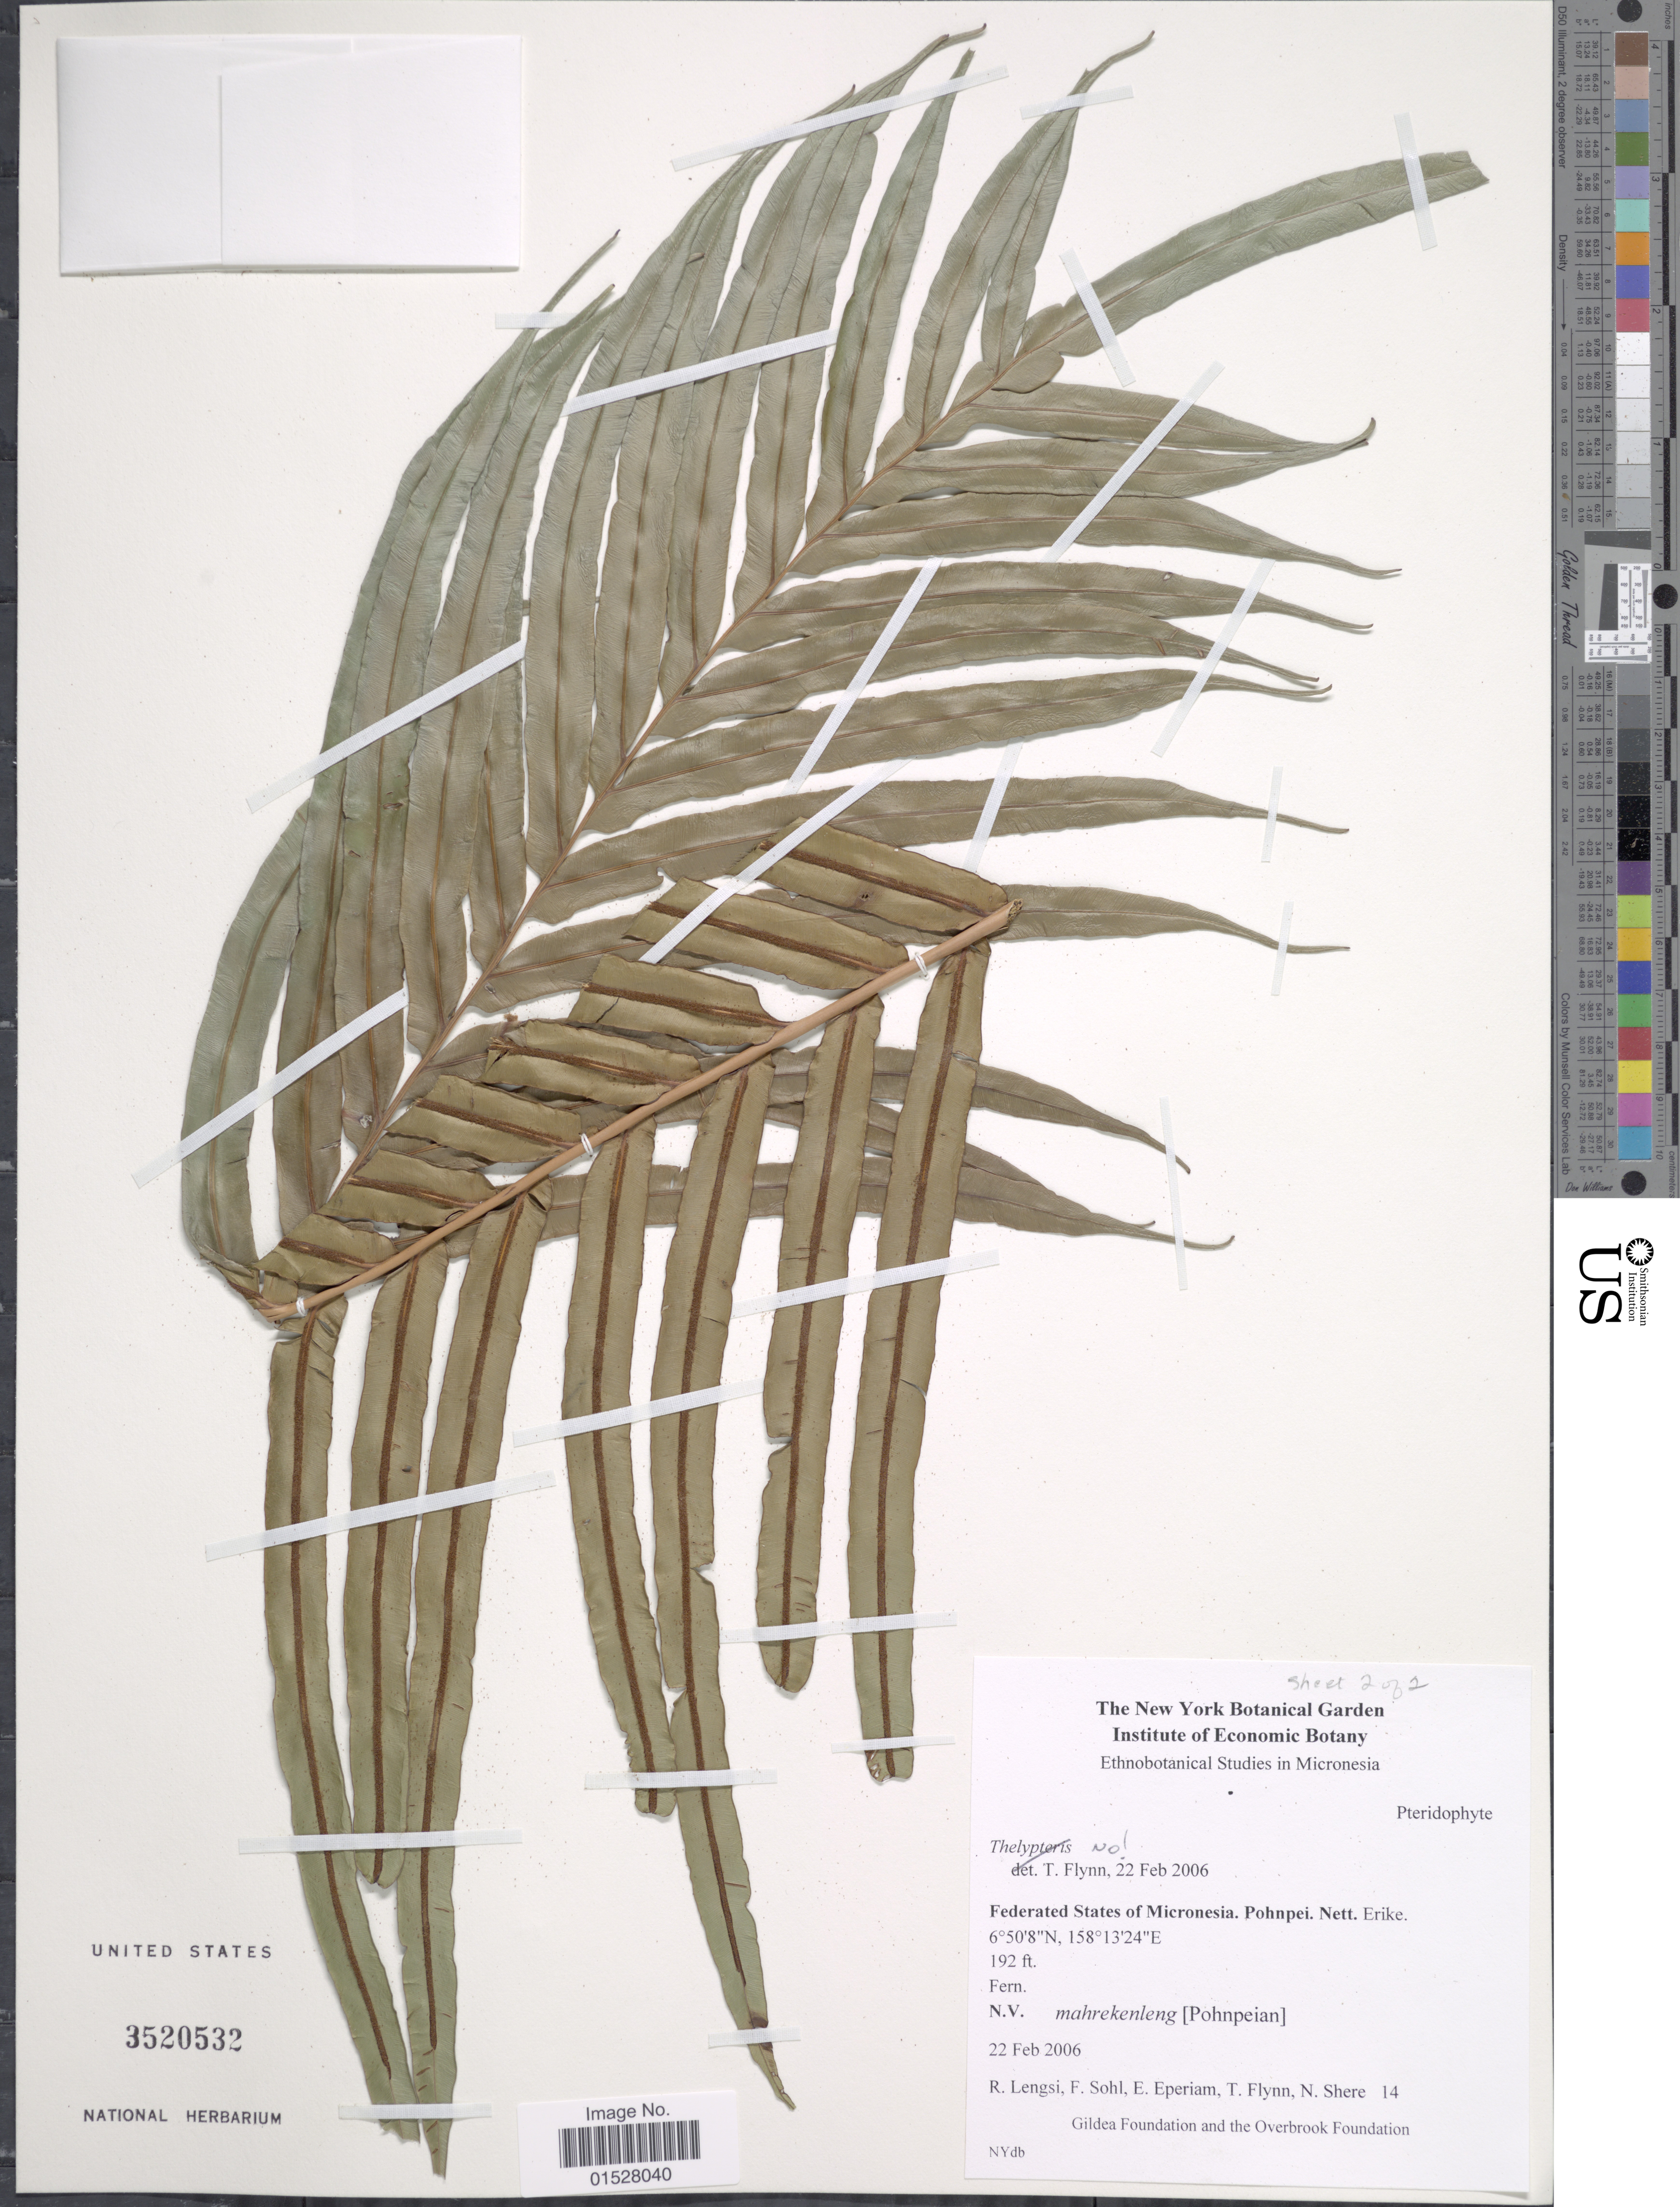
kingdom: Plantae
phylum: Tracheophyta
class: Polypodiopsida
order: Polypodiales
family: Blechnaceae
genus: Blechnum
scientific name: Blechnum orientale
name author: L.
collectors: R. Lengsi, F. Sohl, E. Eperiam, T. Flynn & N. Shere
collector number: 14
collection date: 2006-02-22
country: Micronesia, Federated States of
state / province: Pohnpei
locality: Nett, Erike.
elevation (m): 59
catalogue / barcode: US 3520532